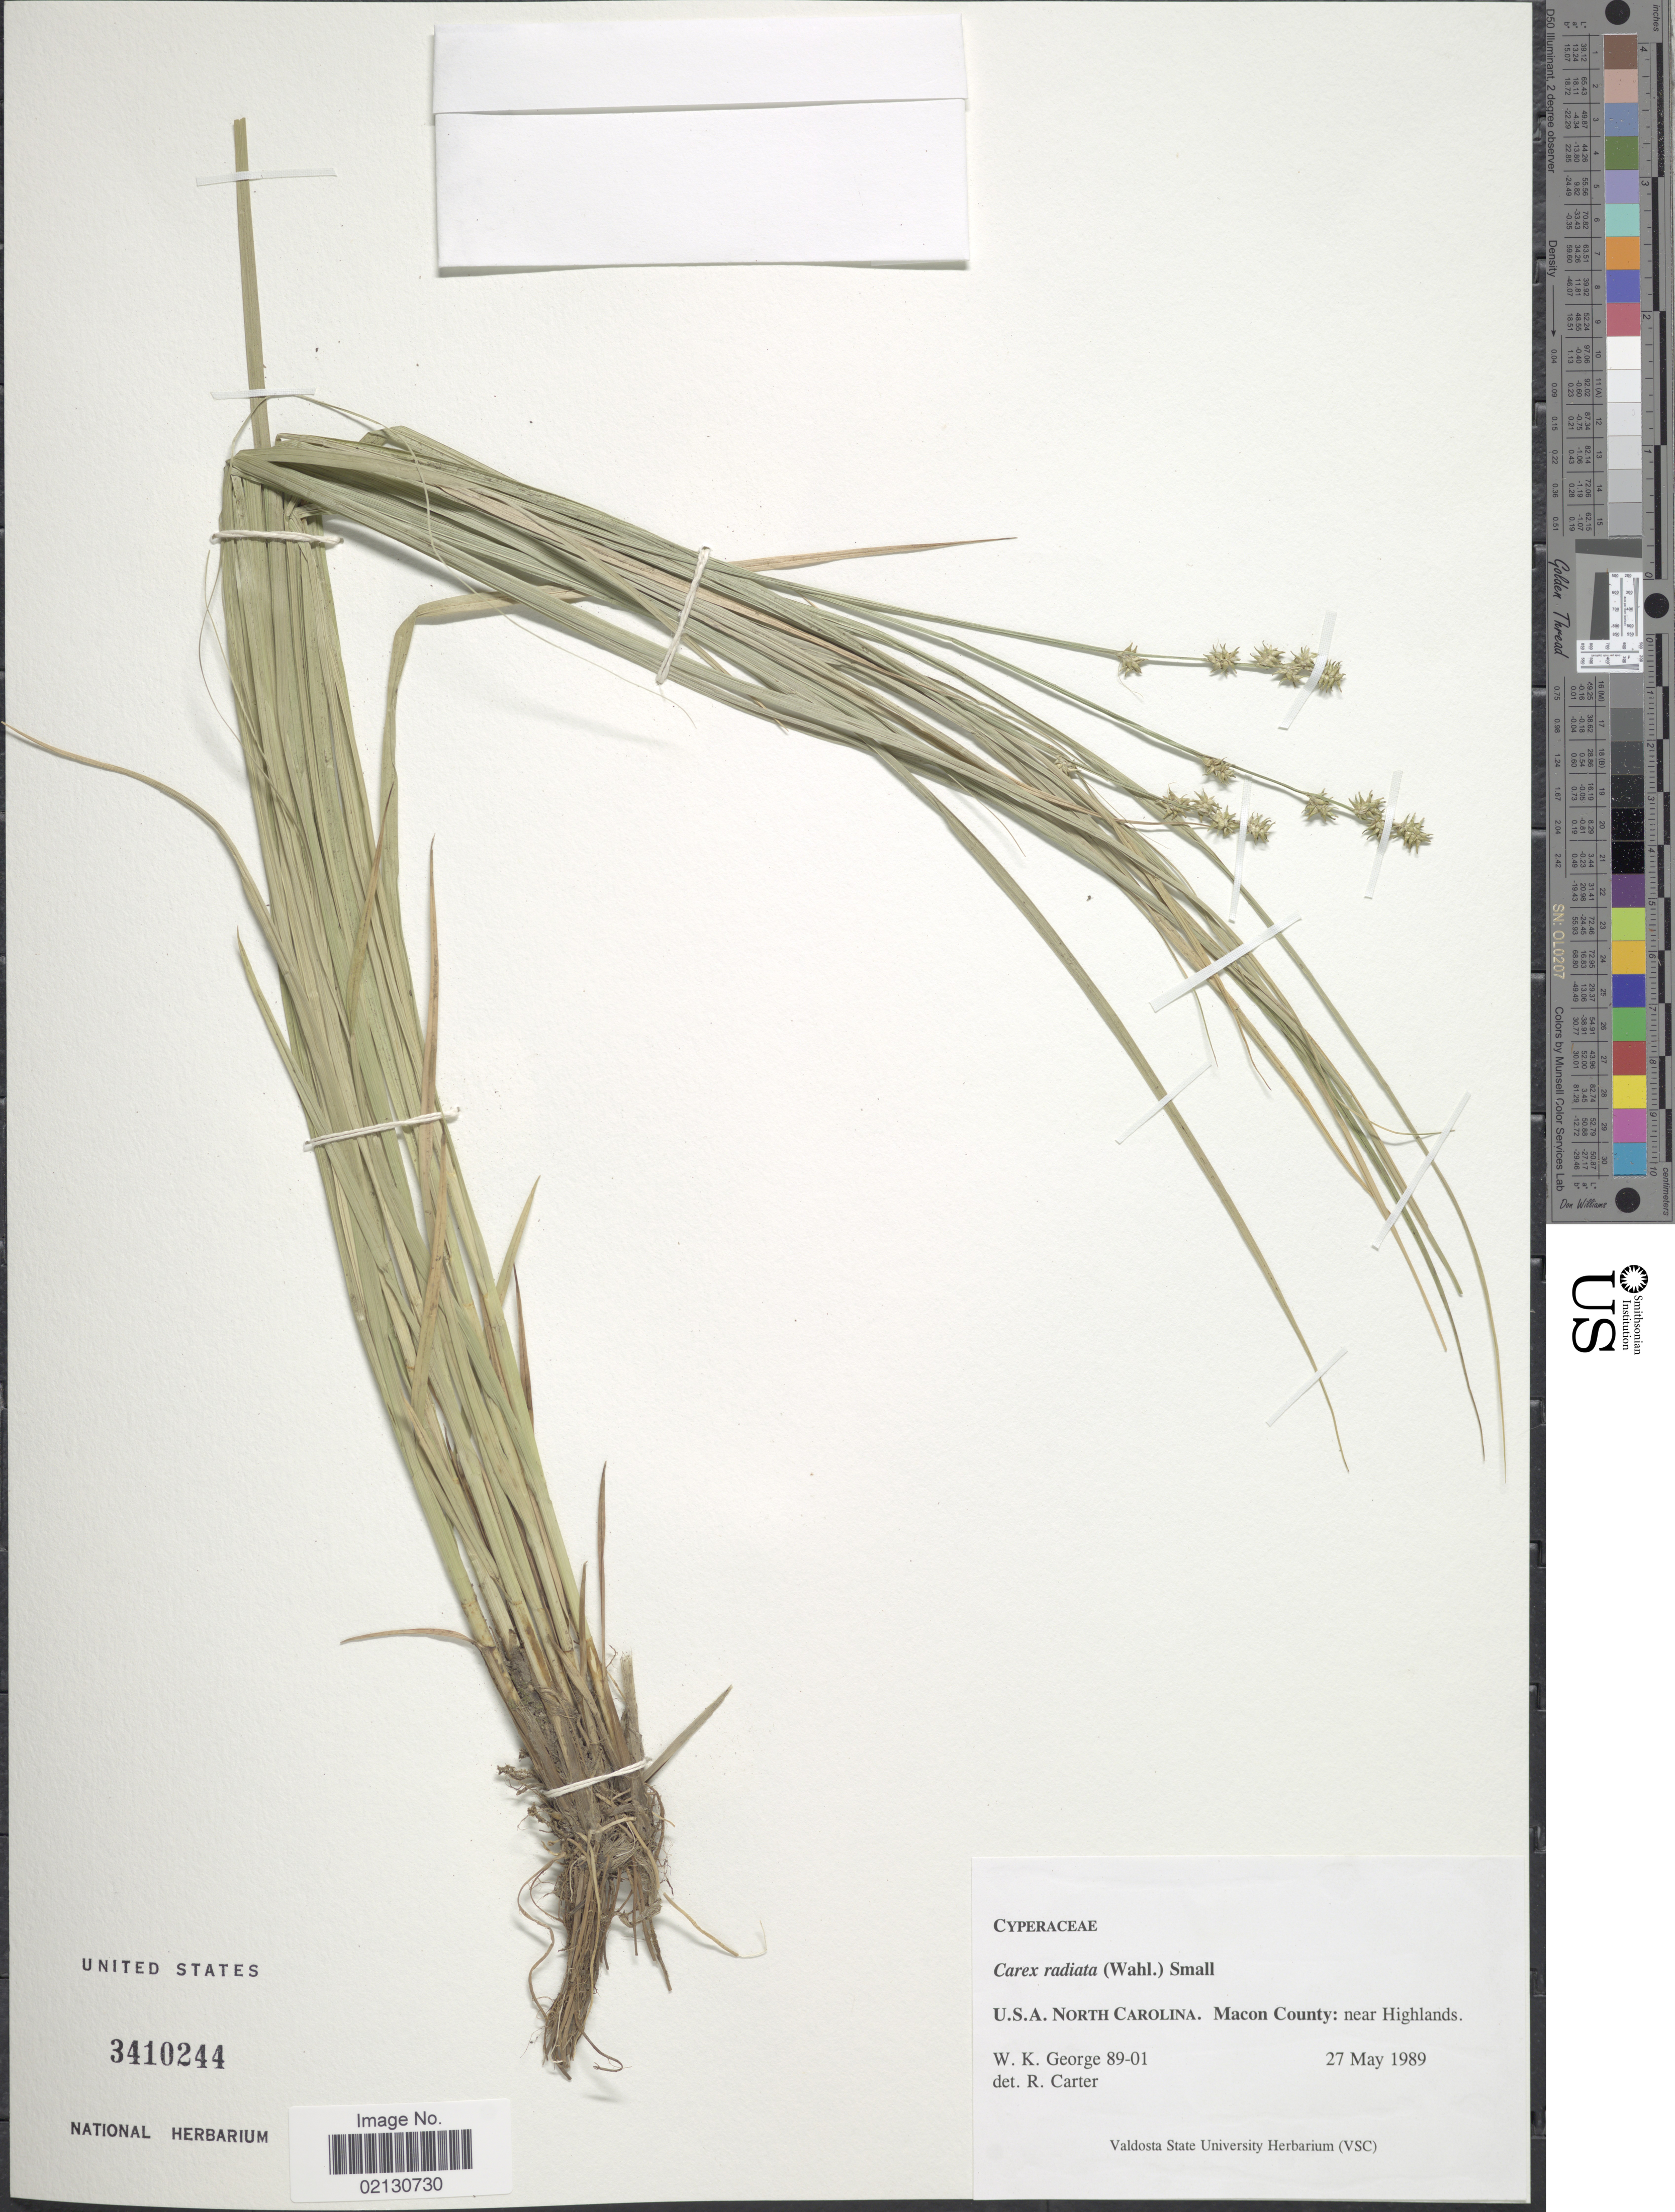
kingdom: Plantae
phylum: Tracheophyta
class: Liliopsida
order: Poales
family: Cyperaceae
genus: Carex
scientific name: Carex radiata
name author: (Wahlenb.) Small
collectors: W. George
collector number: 89-01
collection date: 1989-05-27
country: United States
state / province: North Carolina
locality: Macon County: near Highlands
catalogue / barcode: US 3410244